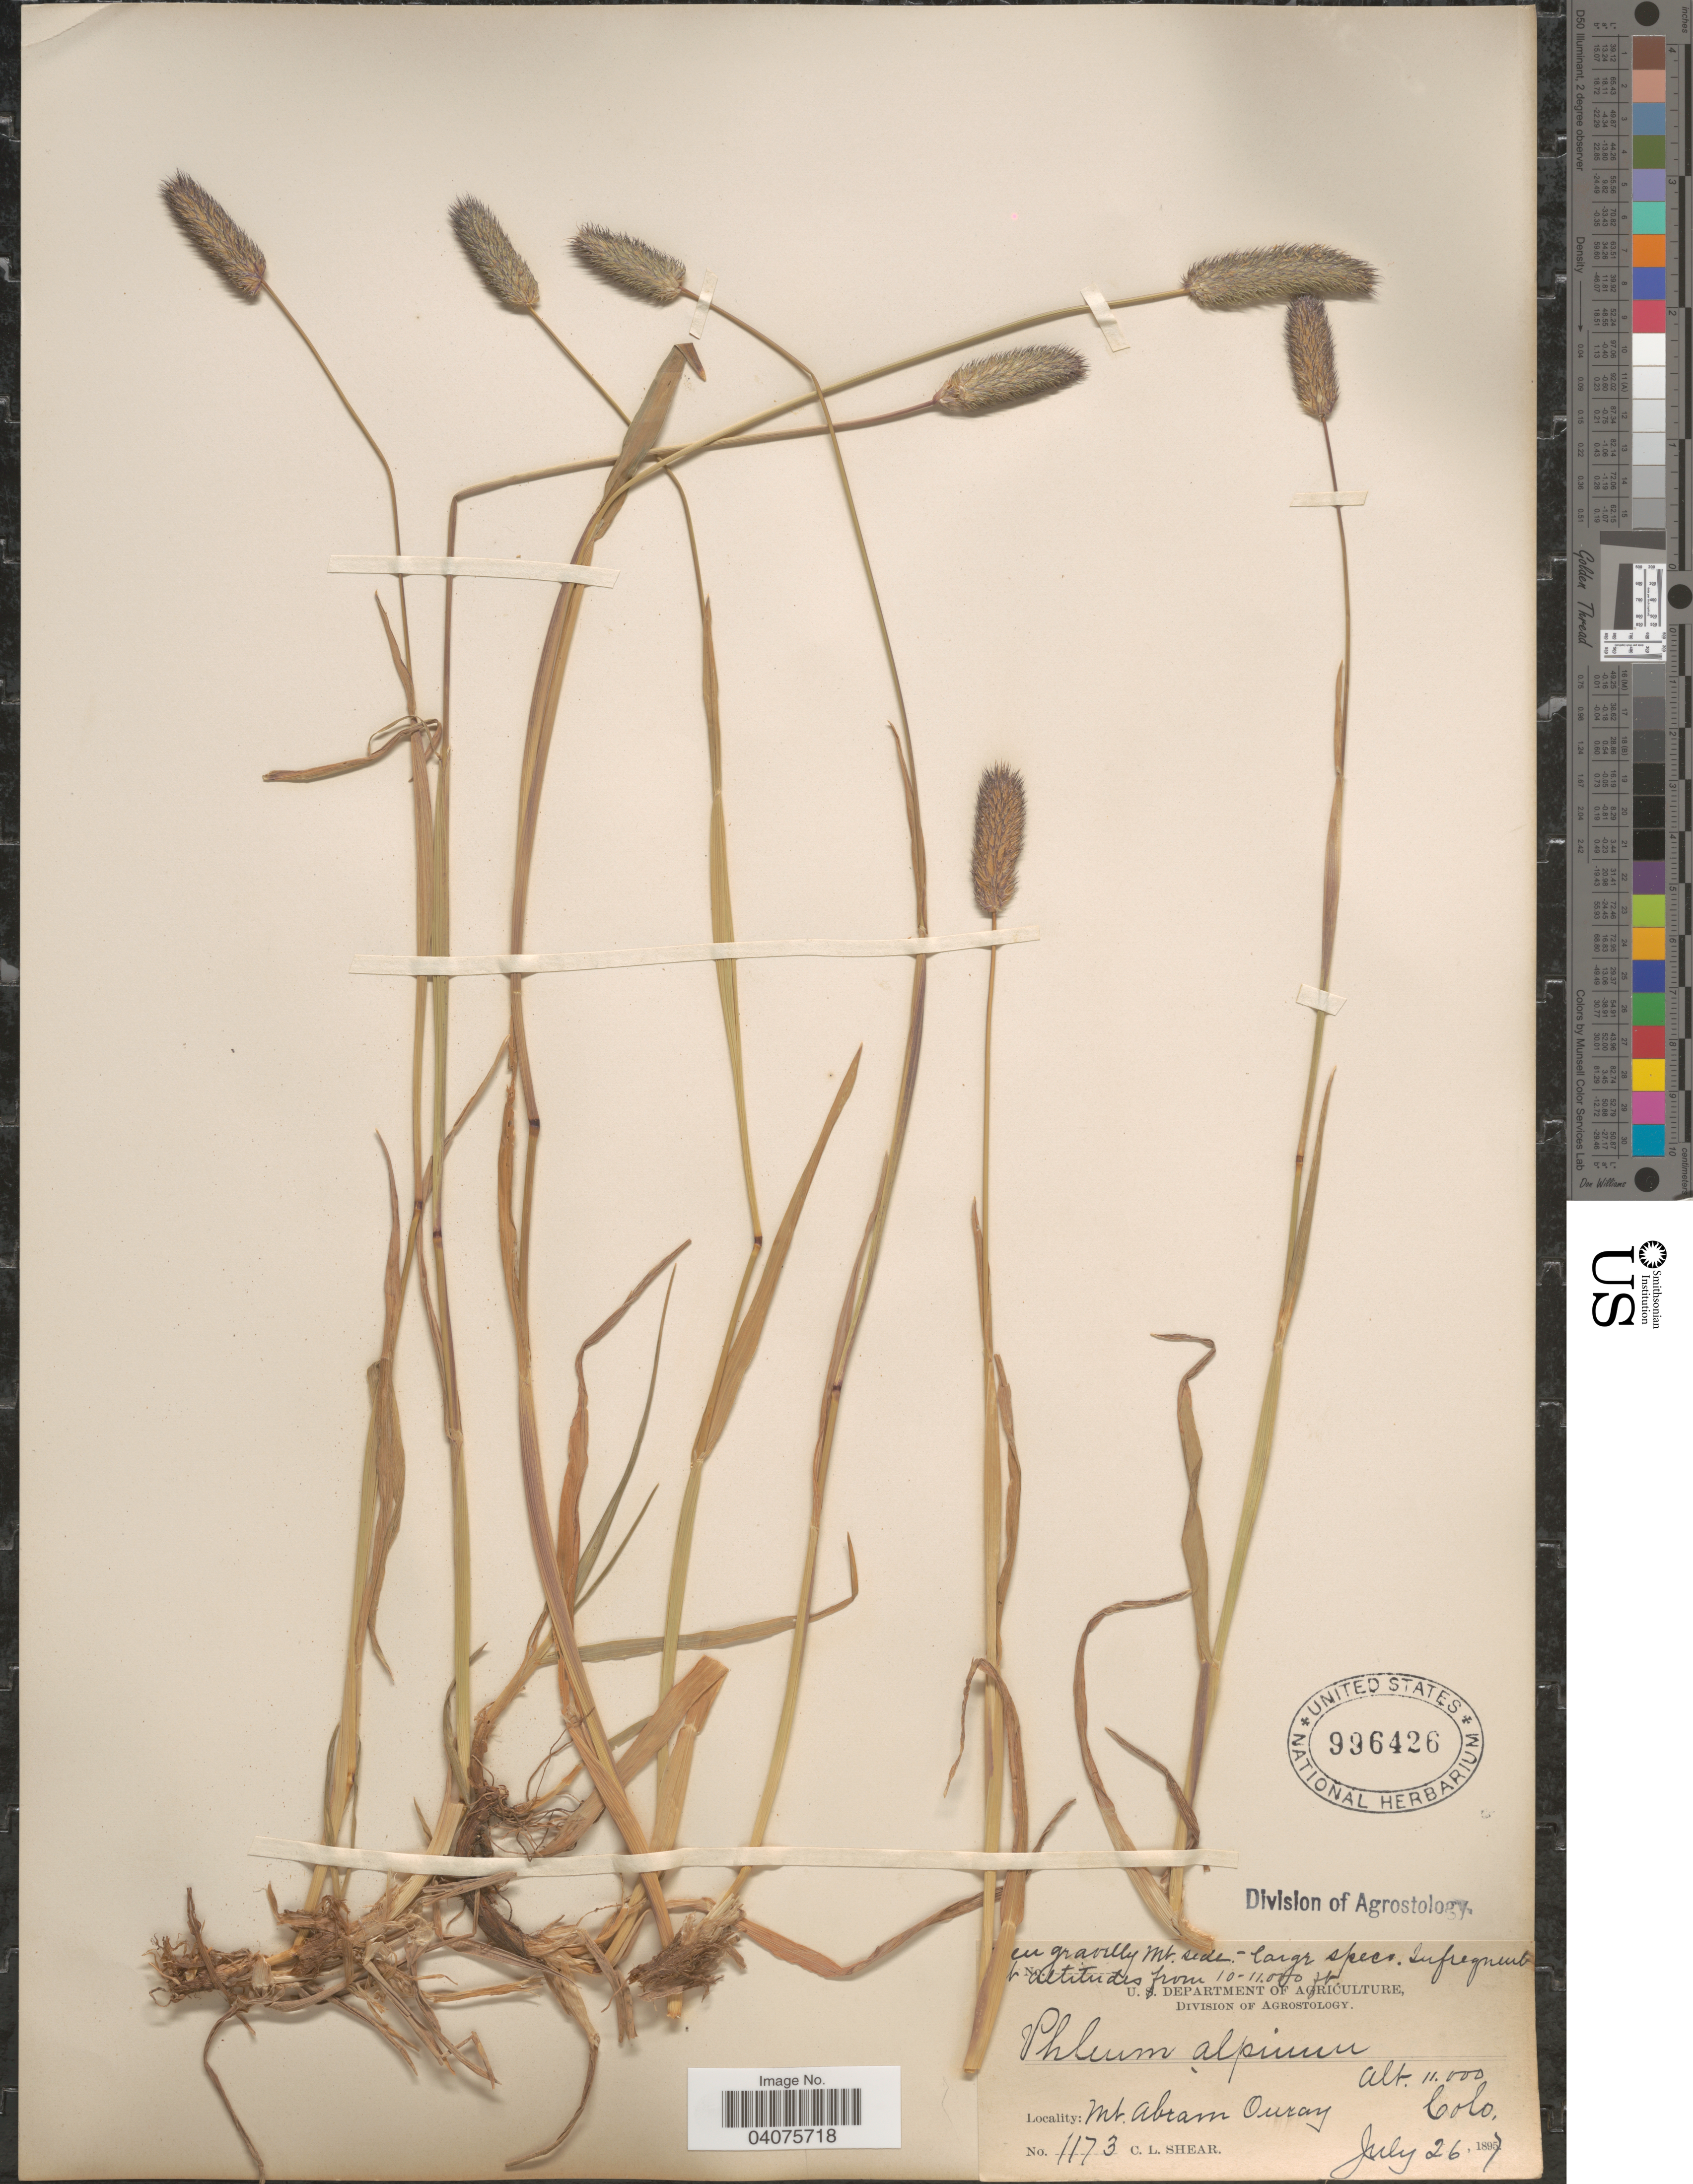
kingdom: Plantae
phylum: Tracheophyta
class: Liliopsida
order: Poales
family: Poaceae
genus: Phleum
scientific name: Phleum alpinum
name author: L.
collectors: C. L. Shear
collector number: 1173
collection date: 1897-07-26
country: United States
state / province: Colorado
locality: Mt. Abram Ouray.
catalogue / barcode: US 996426